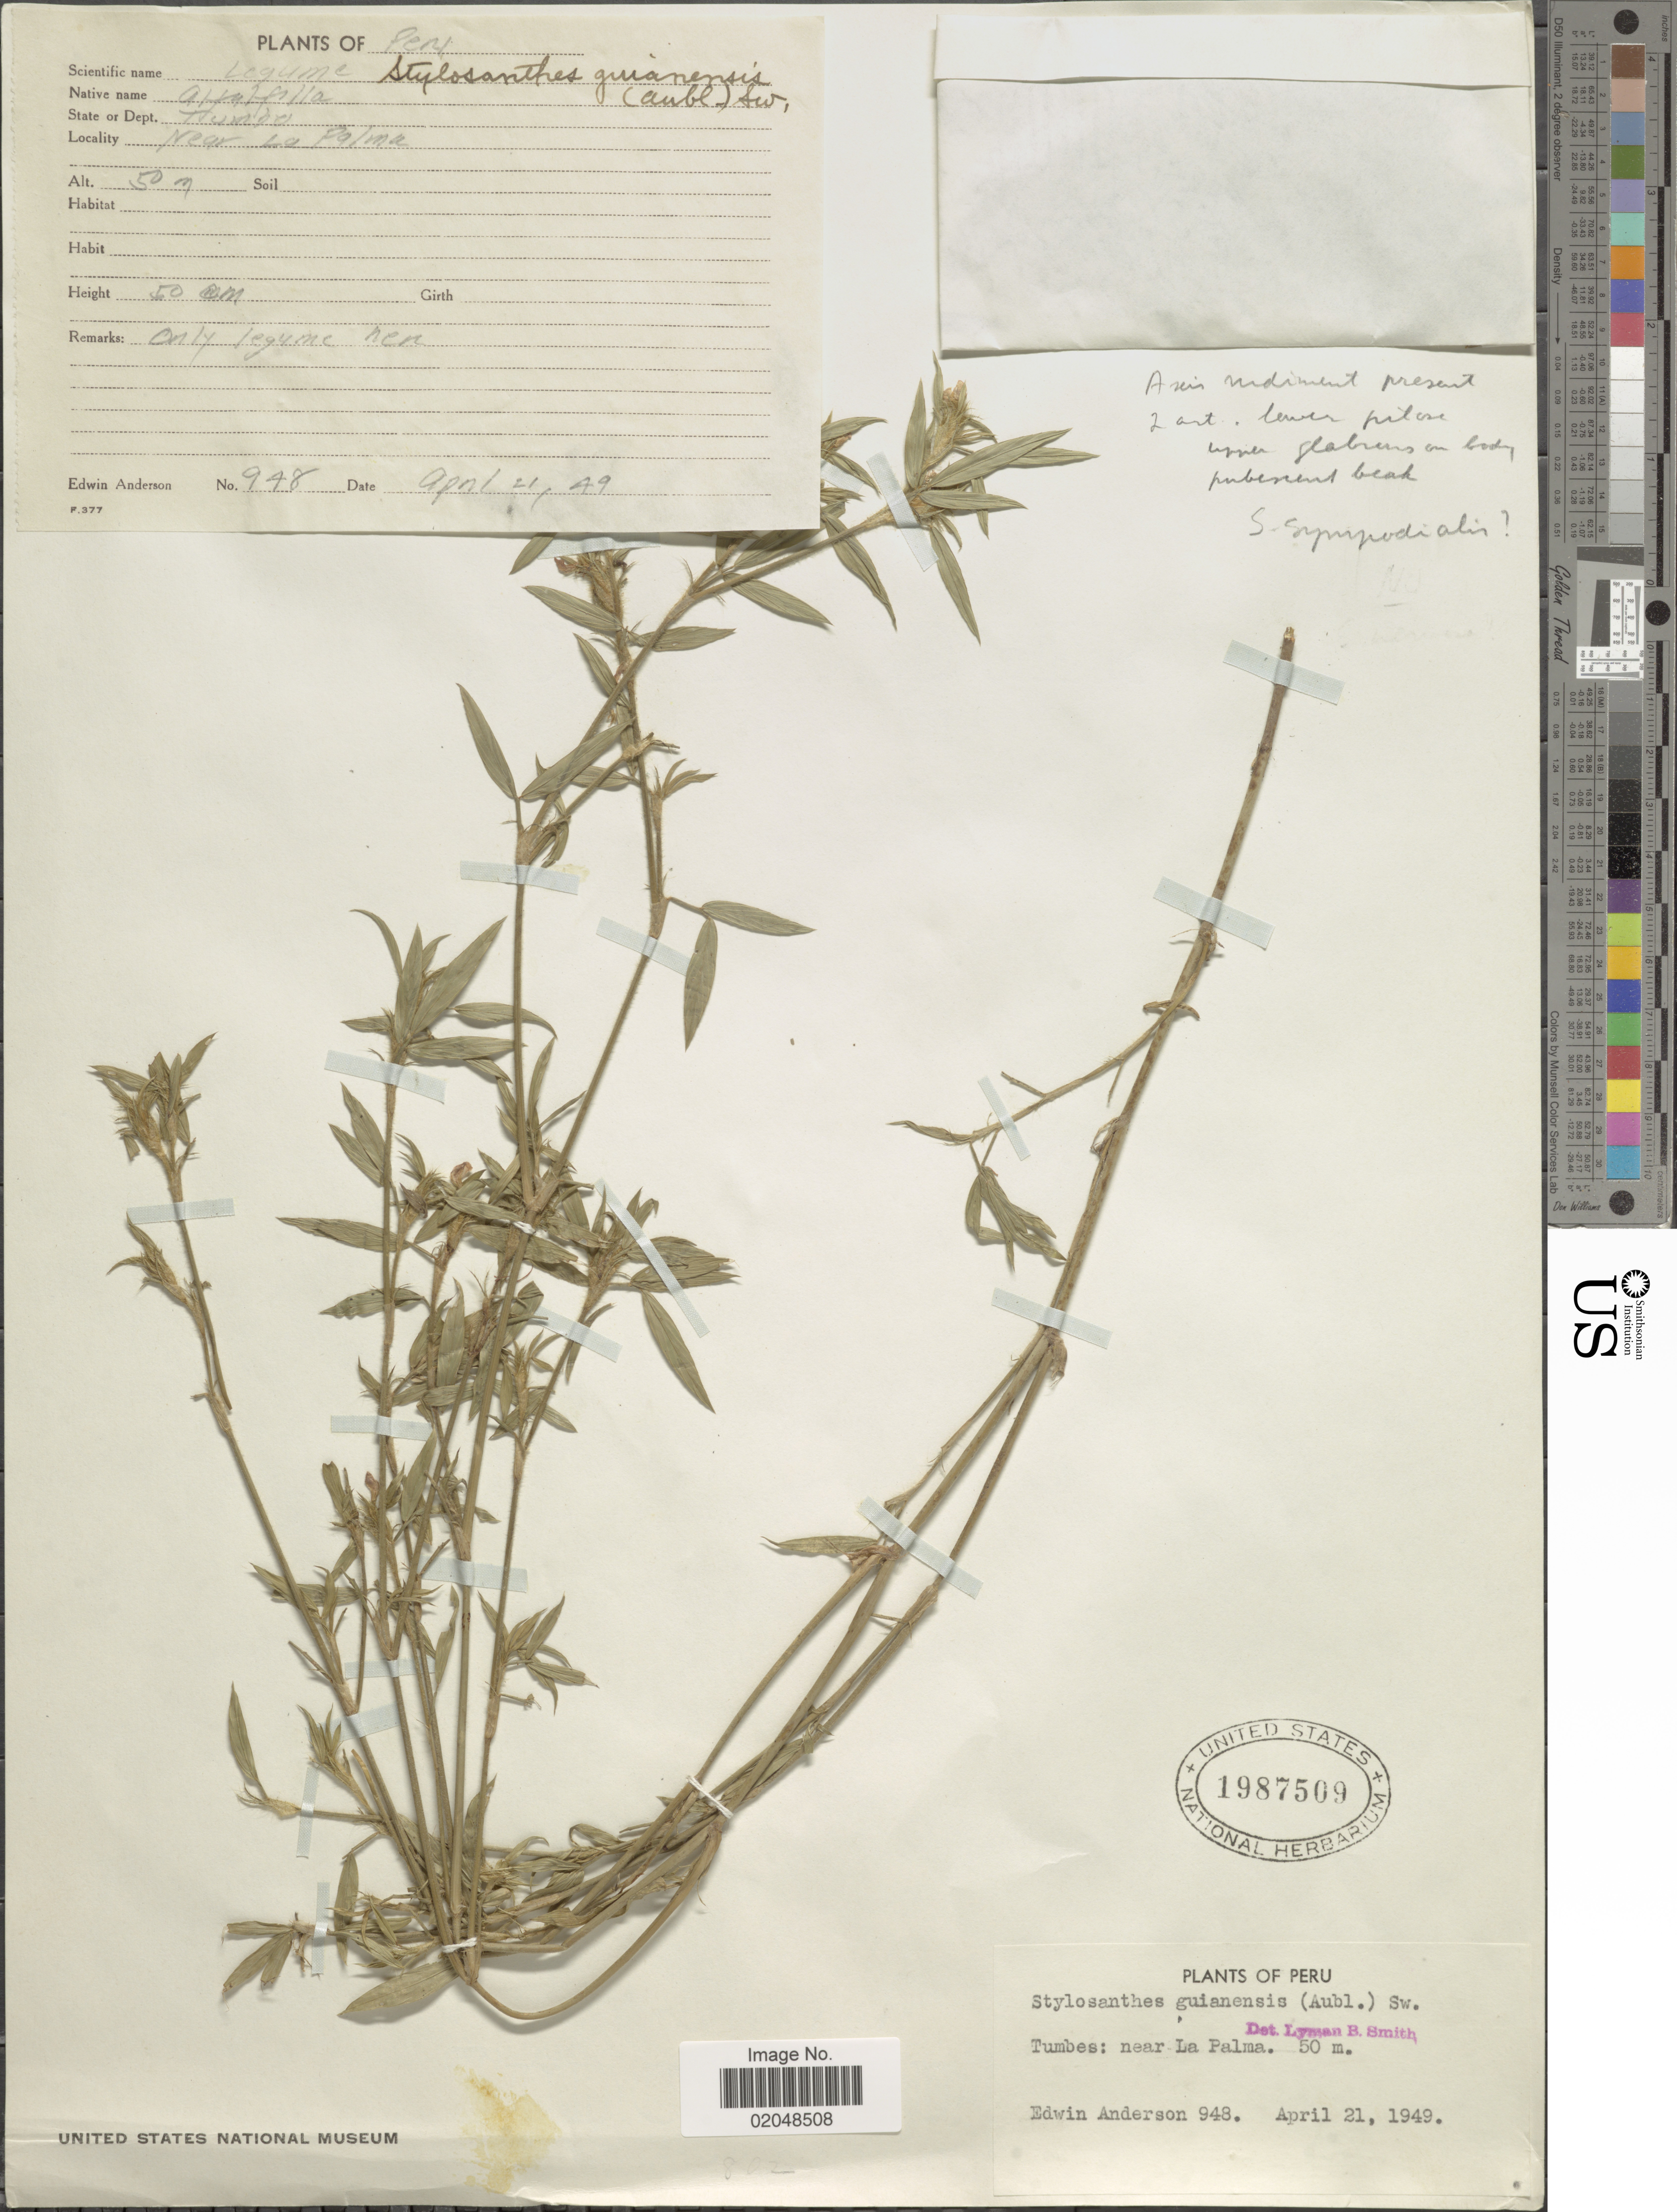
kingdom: Plantae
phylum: Tracheophyta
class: Magnoliopsida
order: Fabales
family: Fabaceae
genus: Stylosanthes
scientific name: Stylosanthes sympodialis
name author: Taub.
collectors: E. Anderson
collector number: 948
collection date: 1949-04-21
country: Peru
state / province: Tumbes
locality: Near La Palma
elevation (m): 50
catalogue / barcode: US 1987509